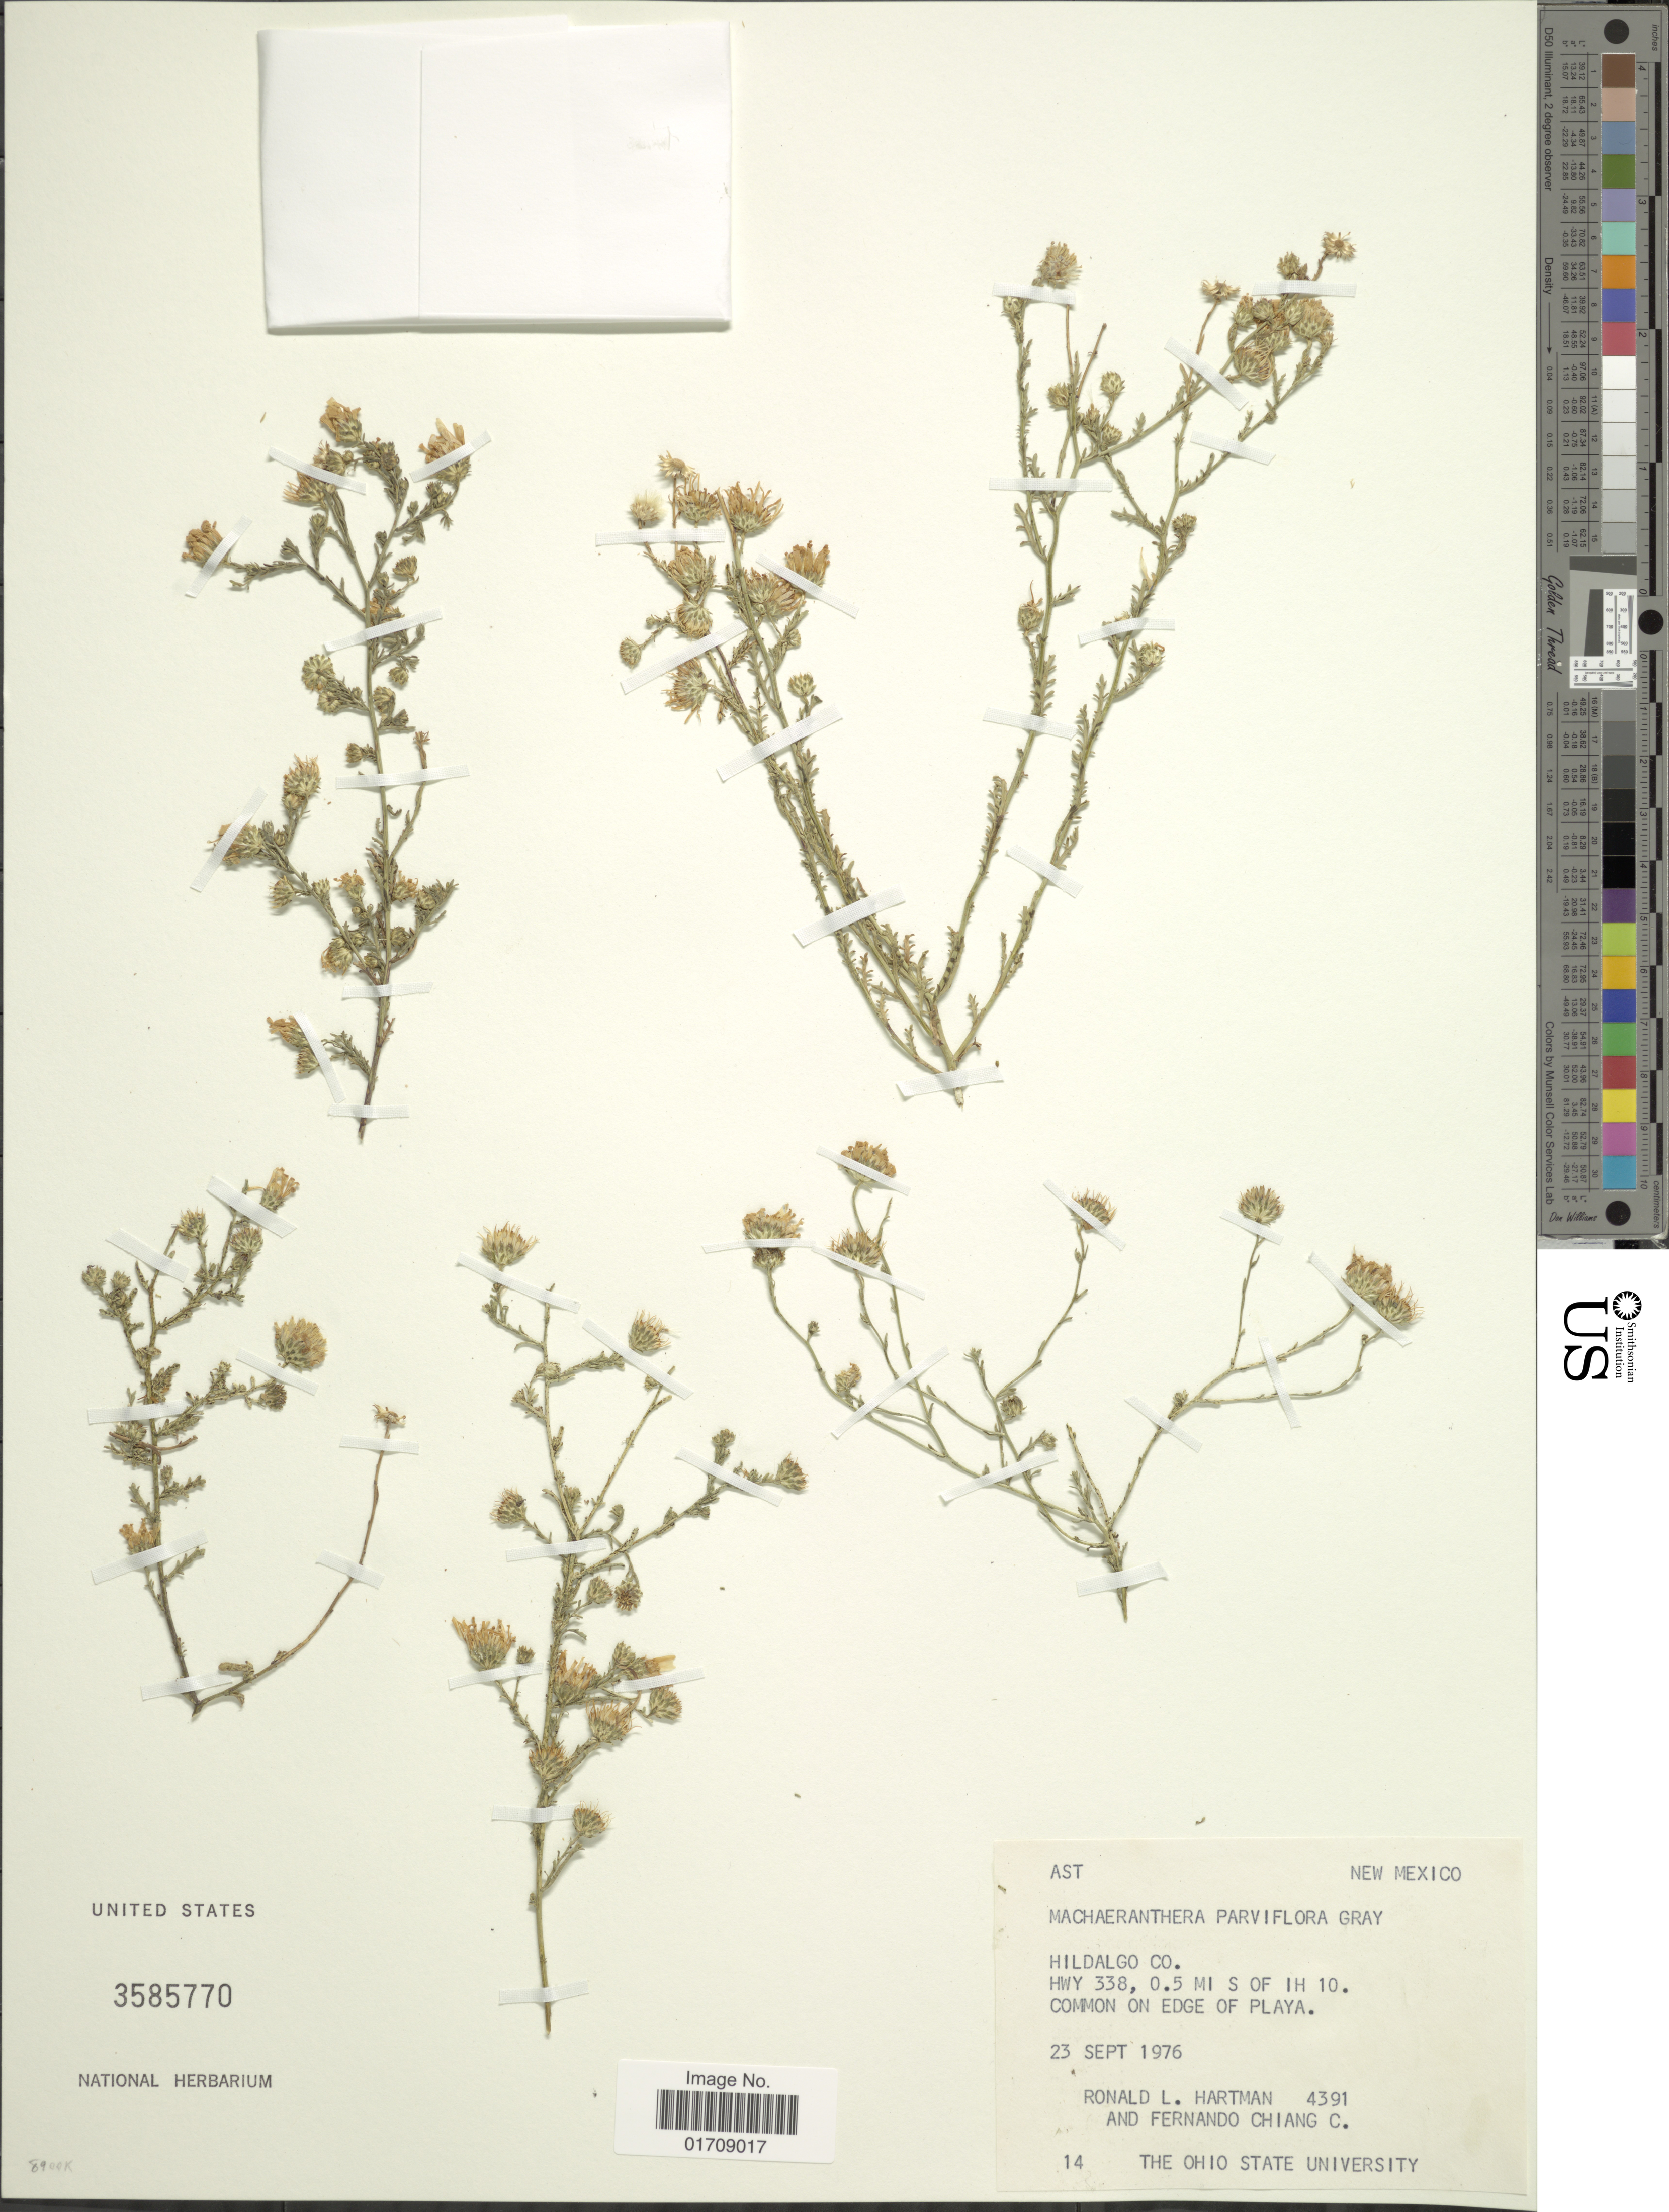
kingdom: Plantae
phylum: Tracheophyta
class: Magnoliopsida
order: Asterales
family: Asteraceae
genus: Machaeranthera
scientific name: Machaeranthera parviflora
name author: A. Gray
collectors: R. Hartman & F. Chiang C.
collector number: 4391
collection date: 1976-09-23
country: United States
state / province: New Mexico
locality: Hildalgo Co., Hwy 338, 0.5 mi S of IH 10, edge of Playa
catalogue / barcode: US 3585770